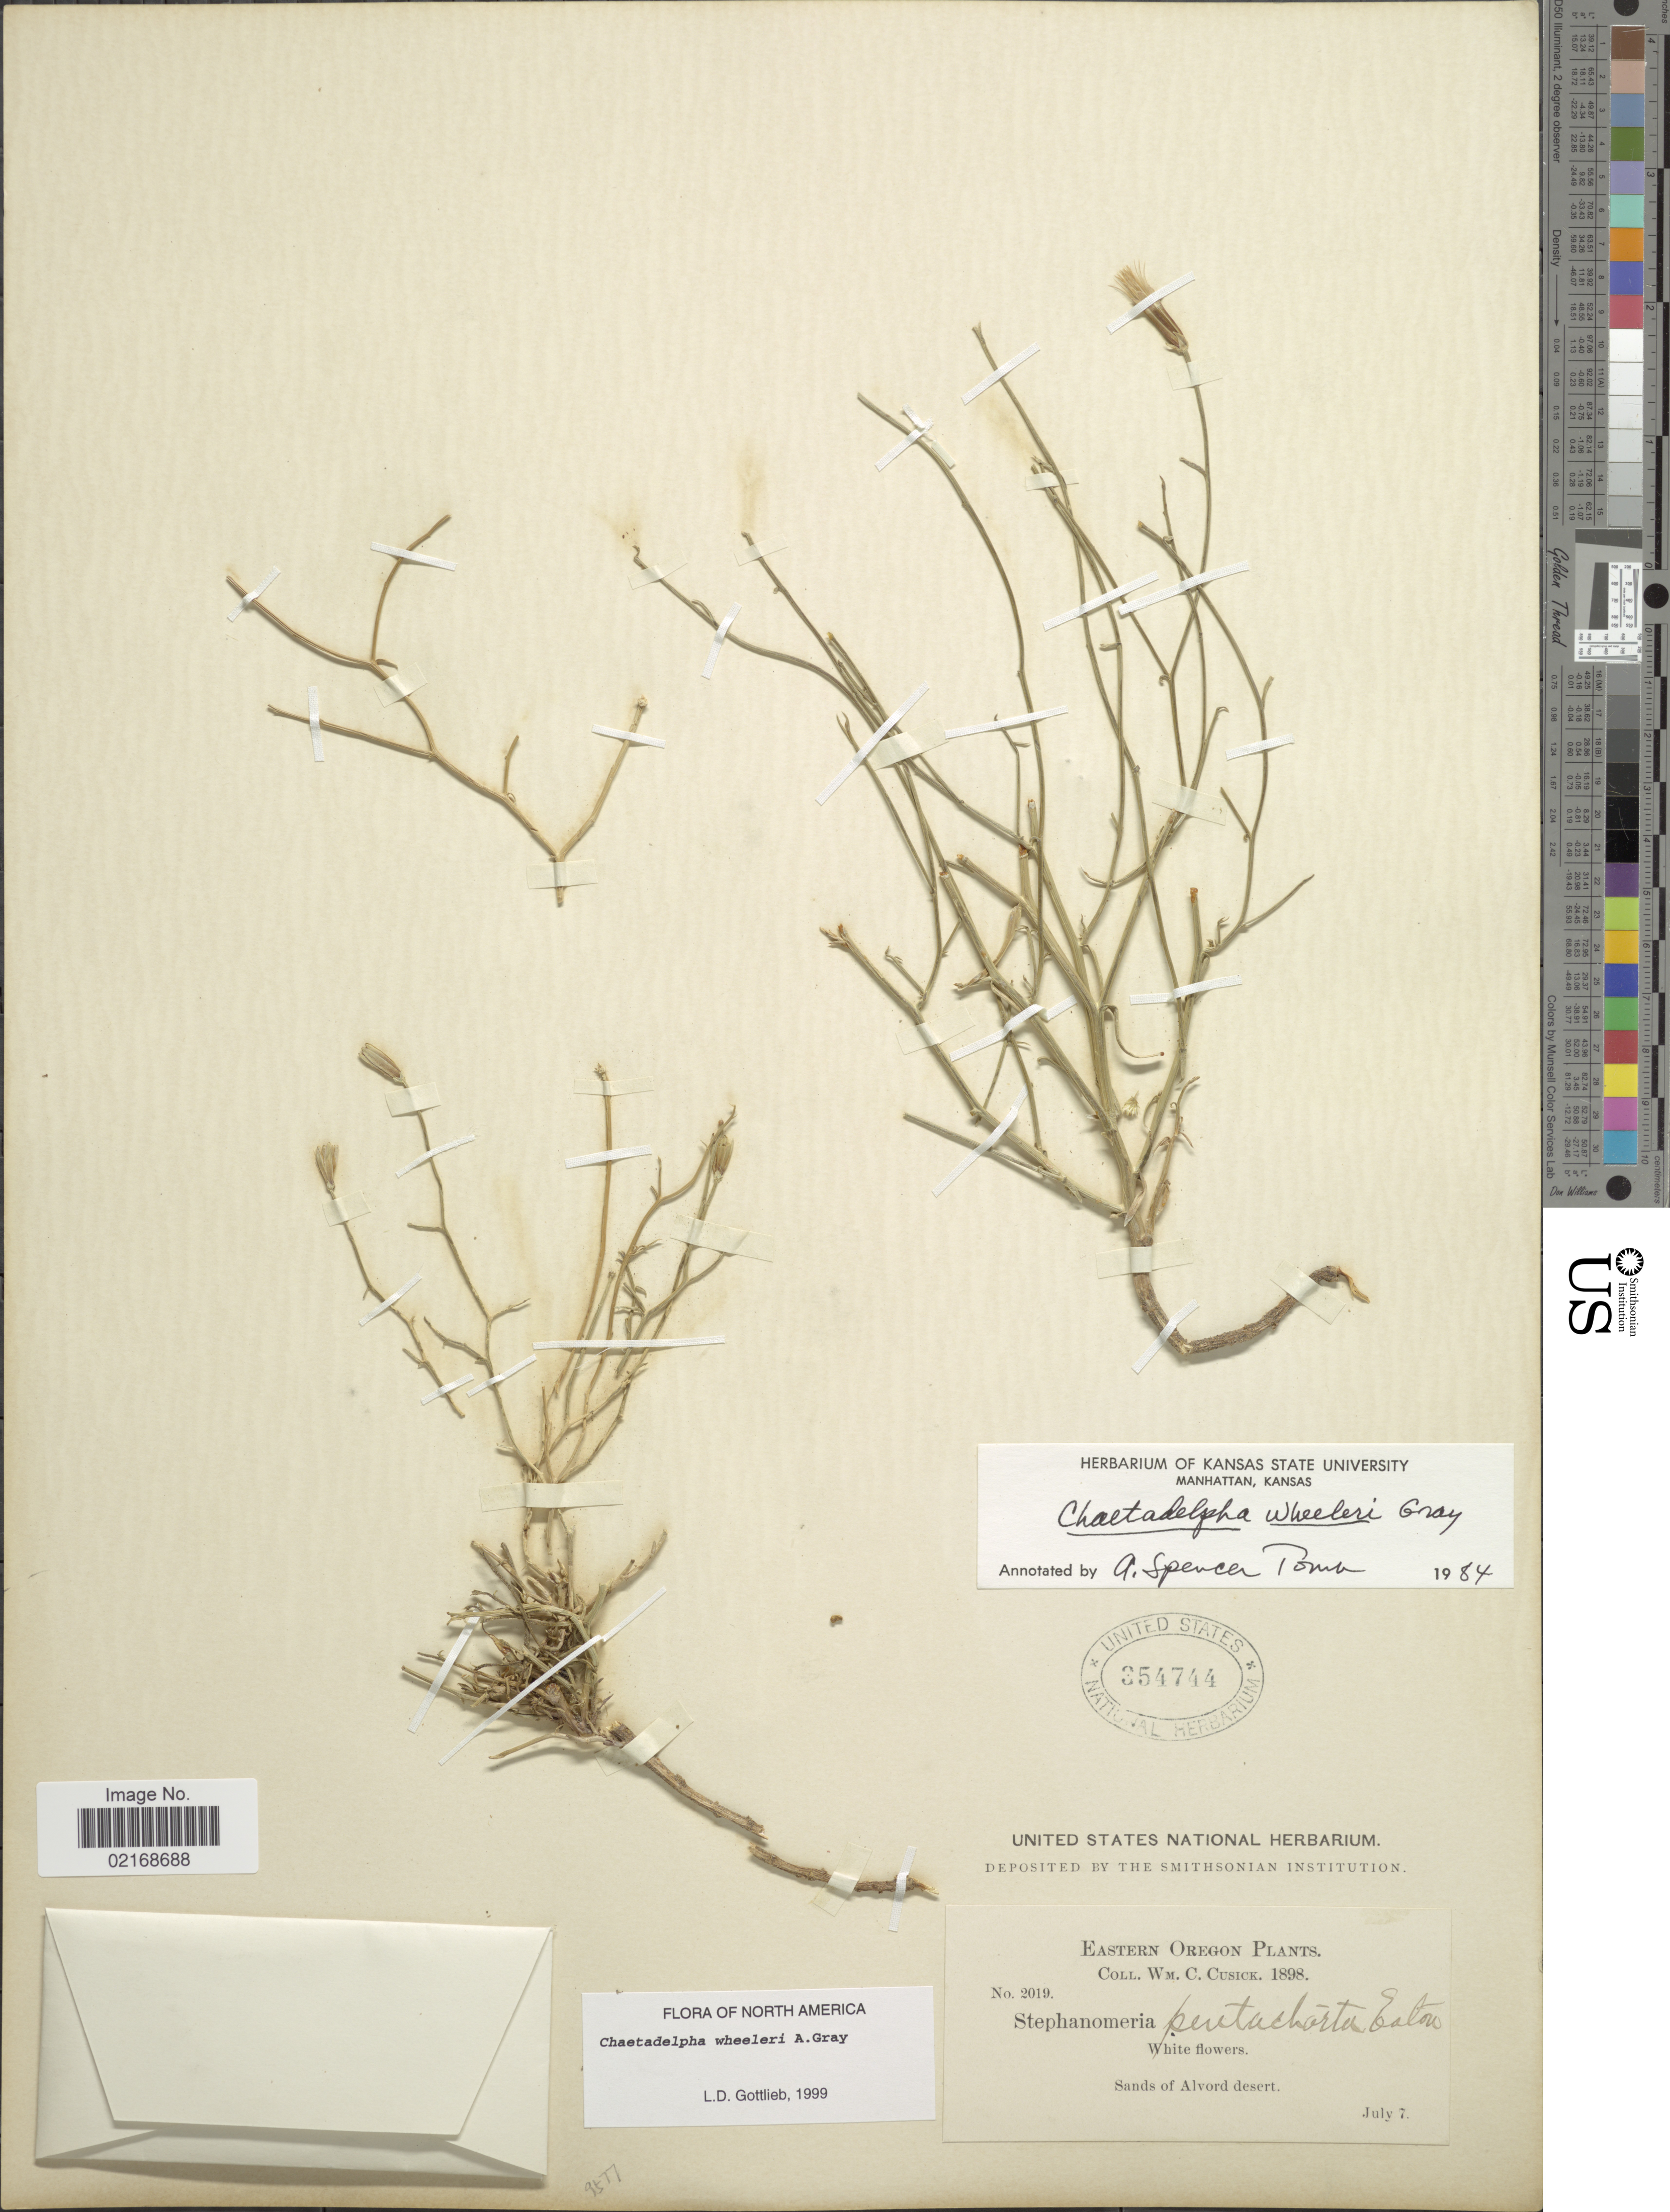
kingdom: Plantae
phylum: Tracheophyta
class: Magnoliopsida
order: Asterales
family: Asteraceae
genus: Chaetadelpha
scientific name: Chaetadelpha wheeleri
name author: A. Gray ex S. Watson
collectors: W. C. Cusick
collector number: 2019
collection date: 1898-07-07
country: United States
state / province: Oregon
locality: Eastern Oregon, Sand of Alvord desert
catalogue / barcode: US 354744